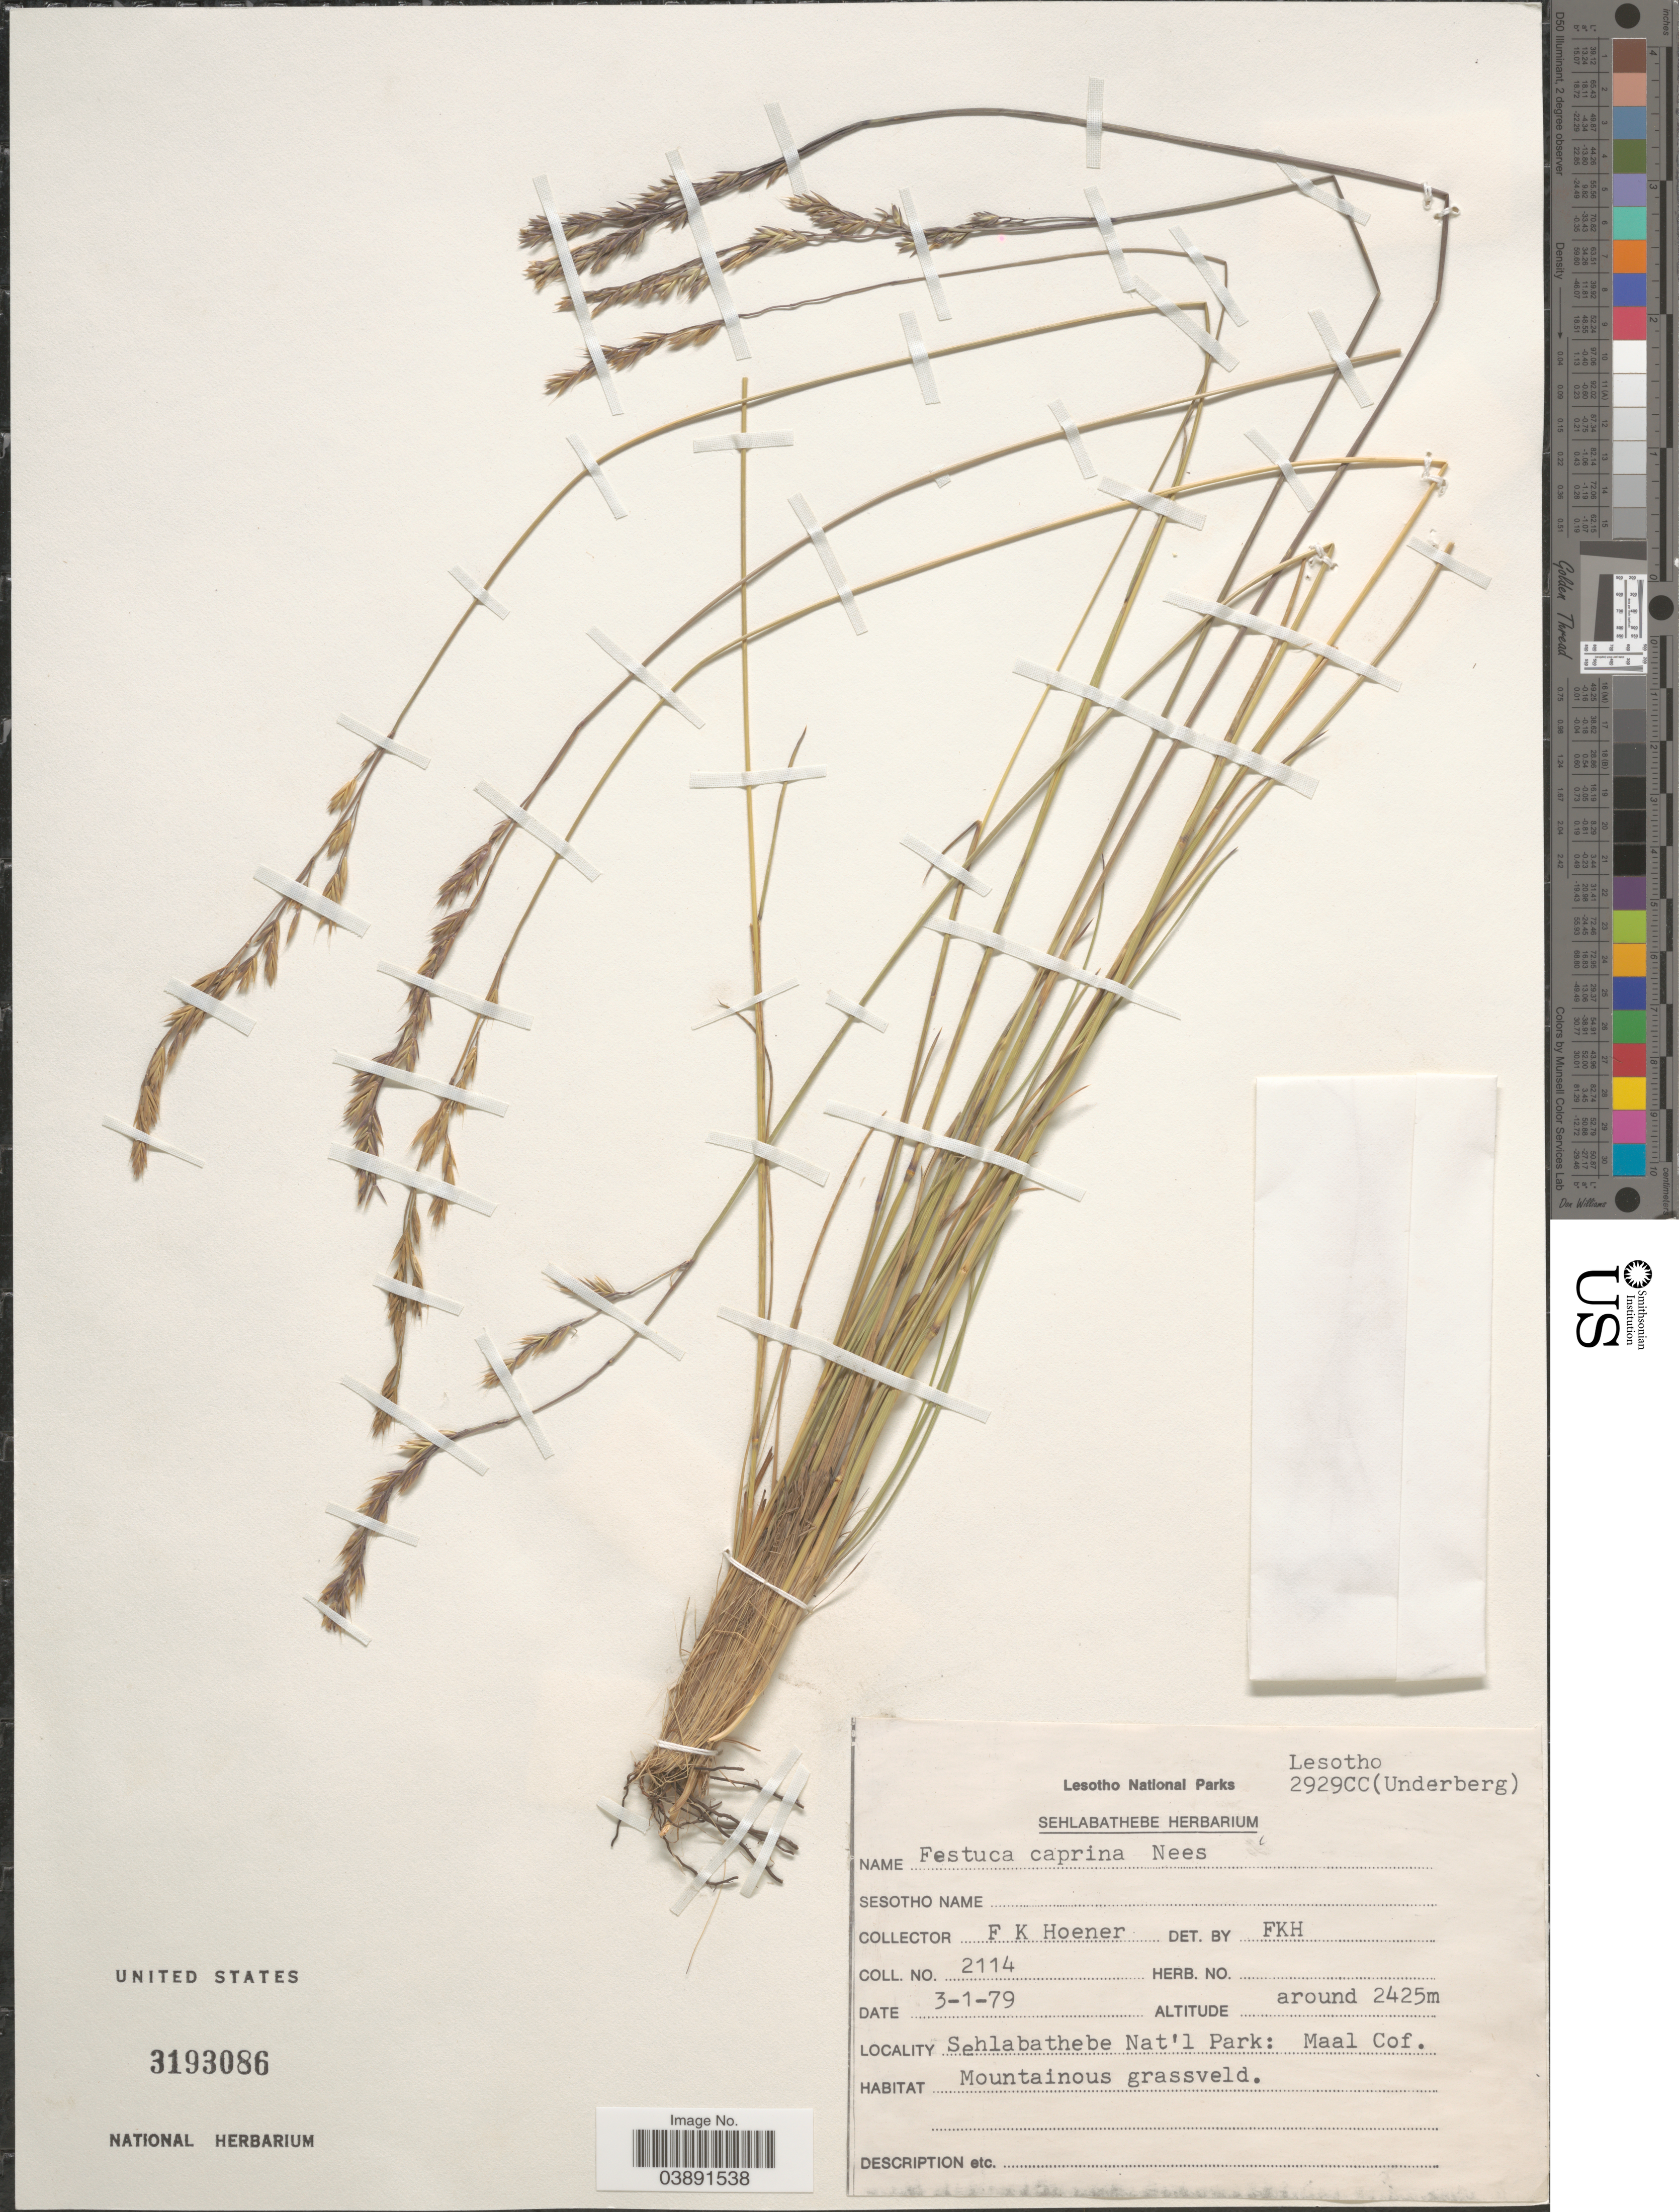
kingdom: Plantae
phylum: Tracheophyta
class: Liliopsida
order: Poales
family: Poaceae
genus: Festuca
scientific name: Festuca caprina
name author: Nees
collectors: F. Hoener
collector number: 2114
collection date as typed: Transcribed d/m/y: 3/1/79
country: Lesotho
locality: Lesotho National Parks. Lesotho 2929CC (Underberg). Sehlabathebe Nat'l Park: Maal Cof.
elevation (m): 2425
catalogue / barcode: US 3193086